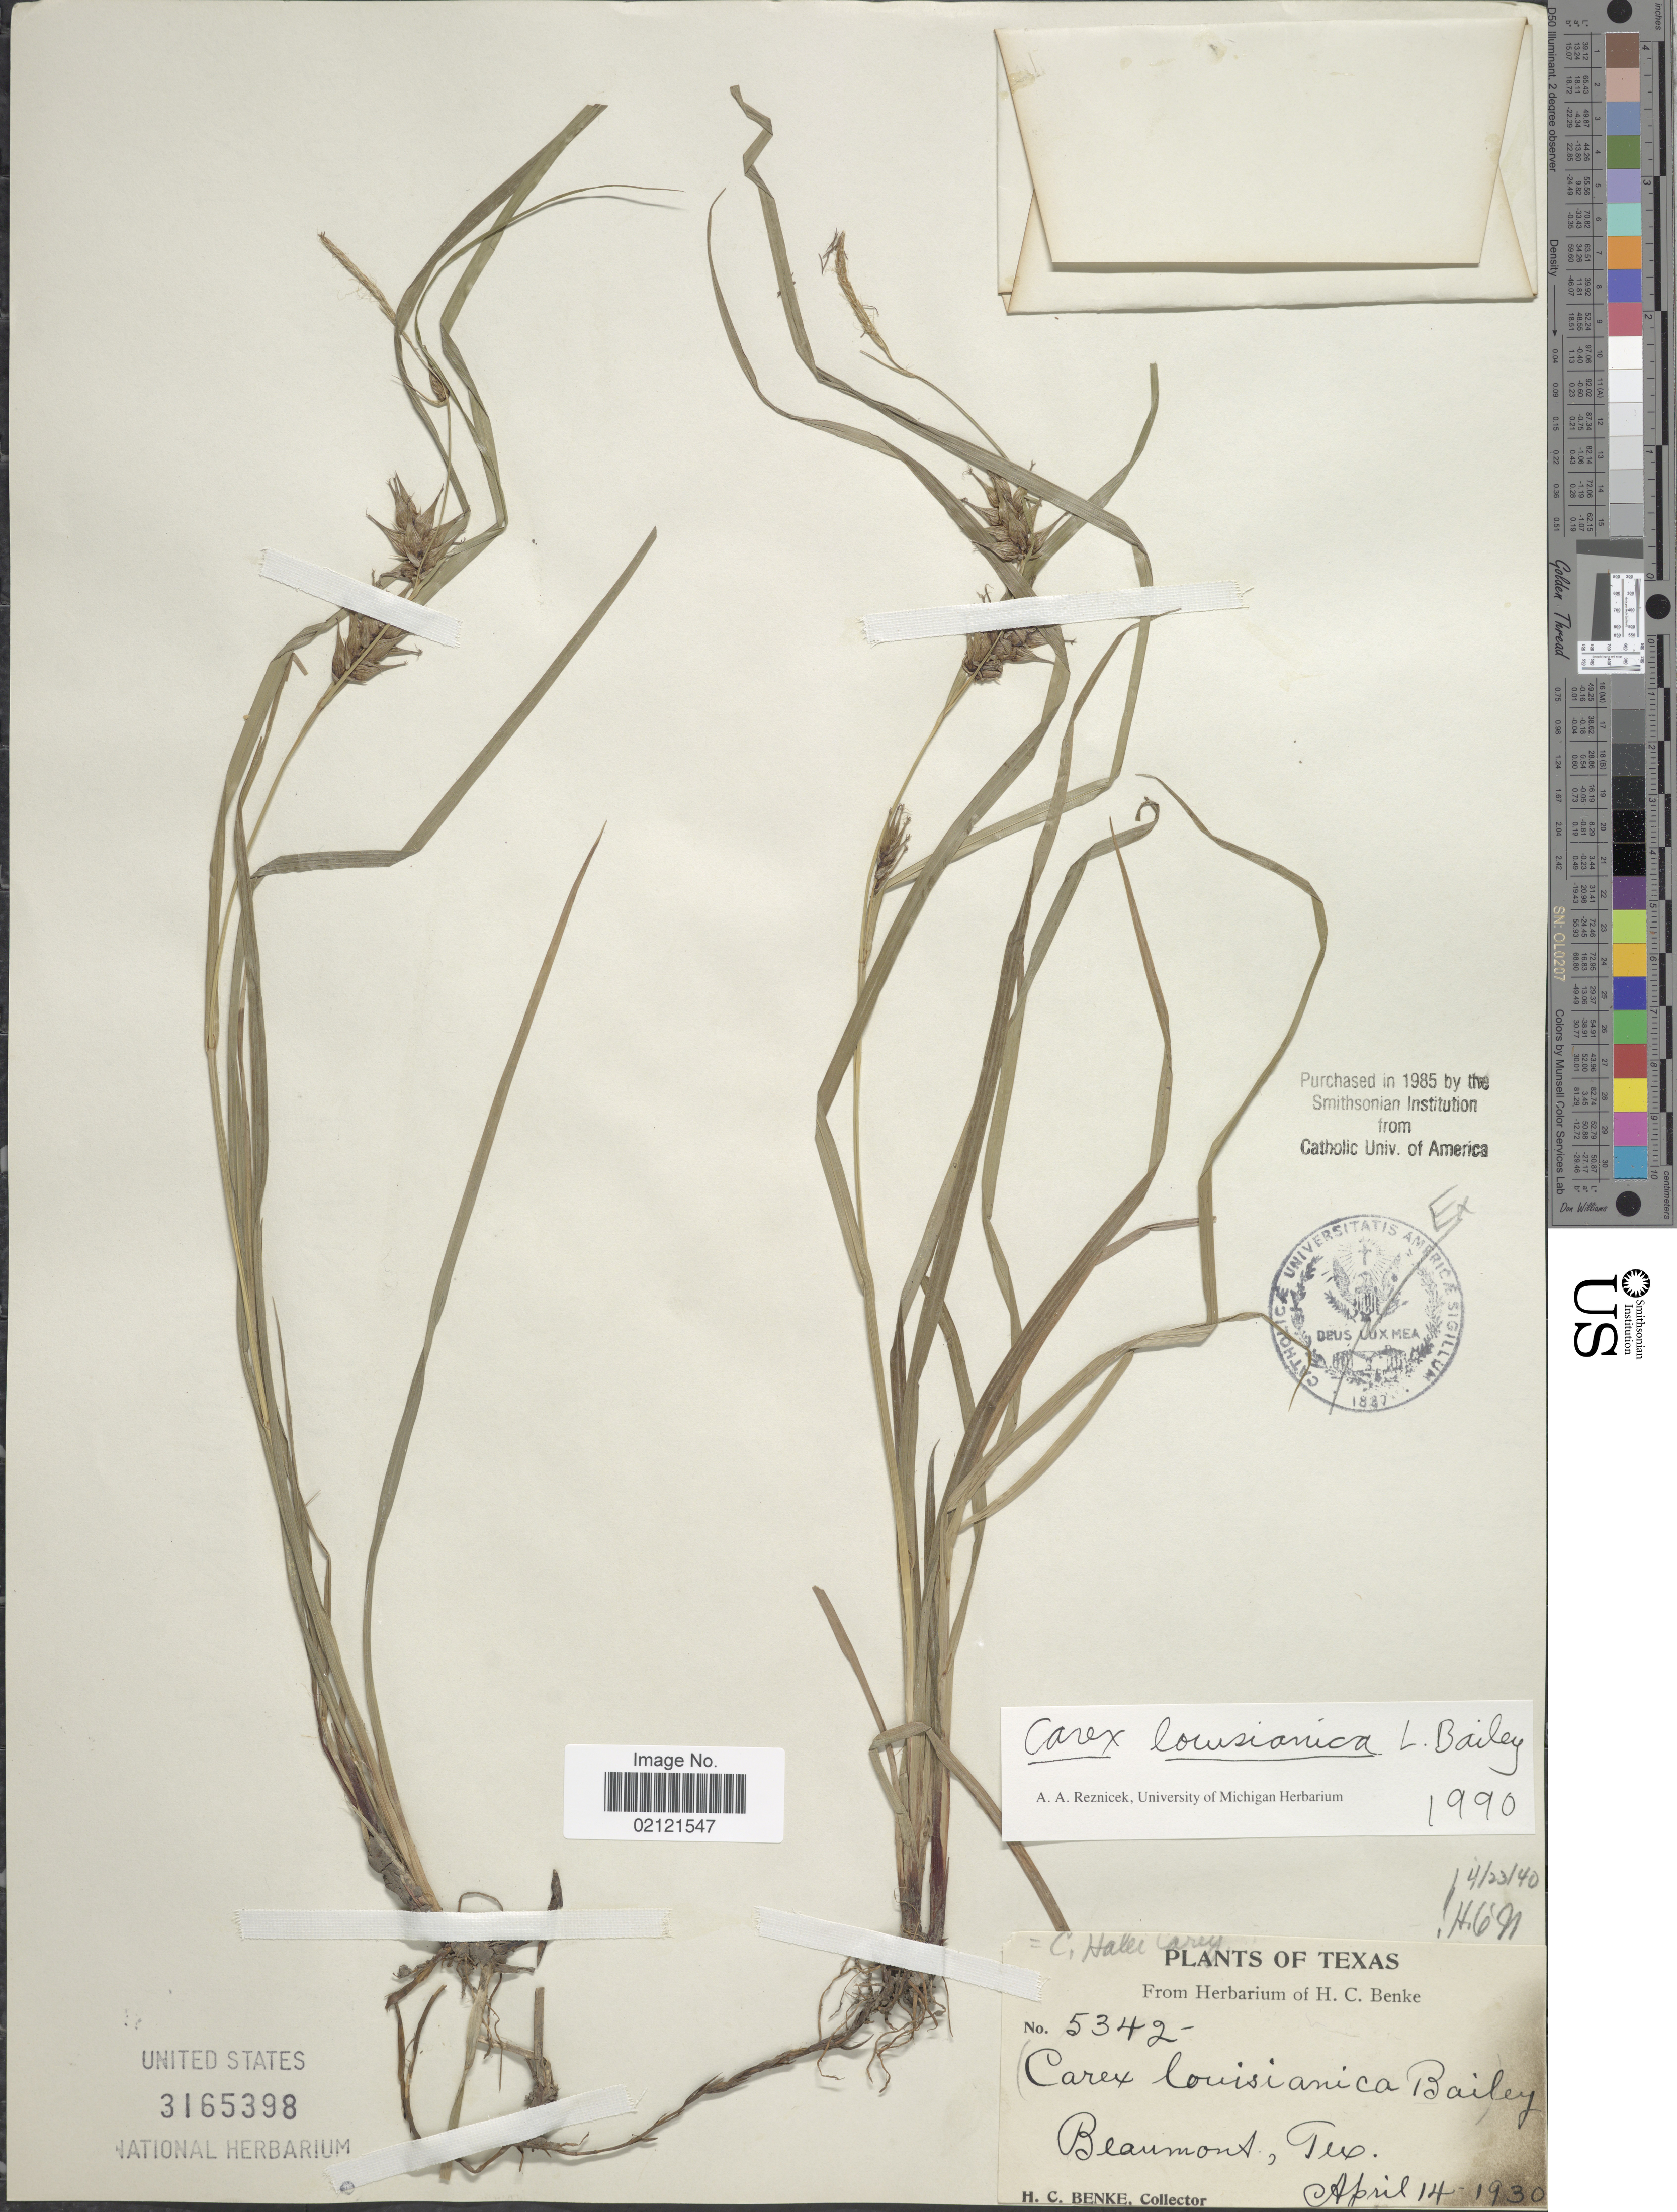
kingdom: Plantae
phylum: Tracheophyta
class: Liliopsida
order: Poales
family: Cyperaceae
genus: Carex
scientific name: Carex louisianica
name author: L.H. Bailey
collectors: H. Benke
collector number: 5342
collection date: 1930-04-14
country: United States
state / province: Texas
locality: Beaumont, Tex.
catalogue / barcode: US 3165398